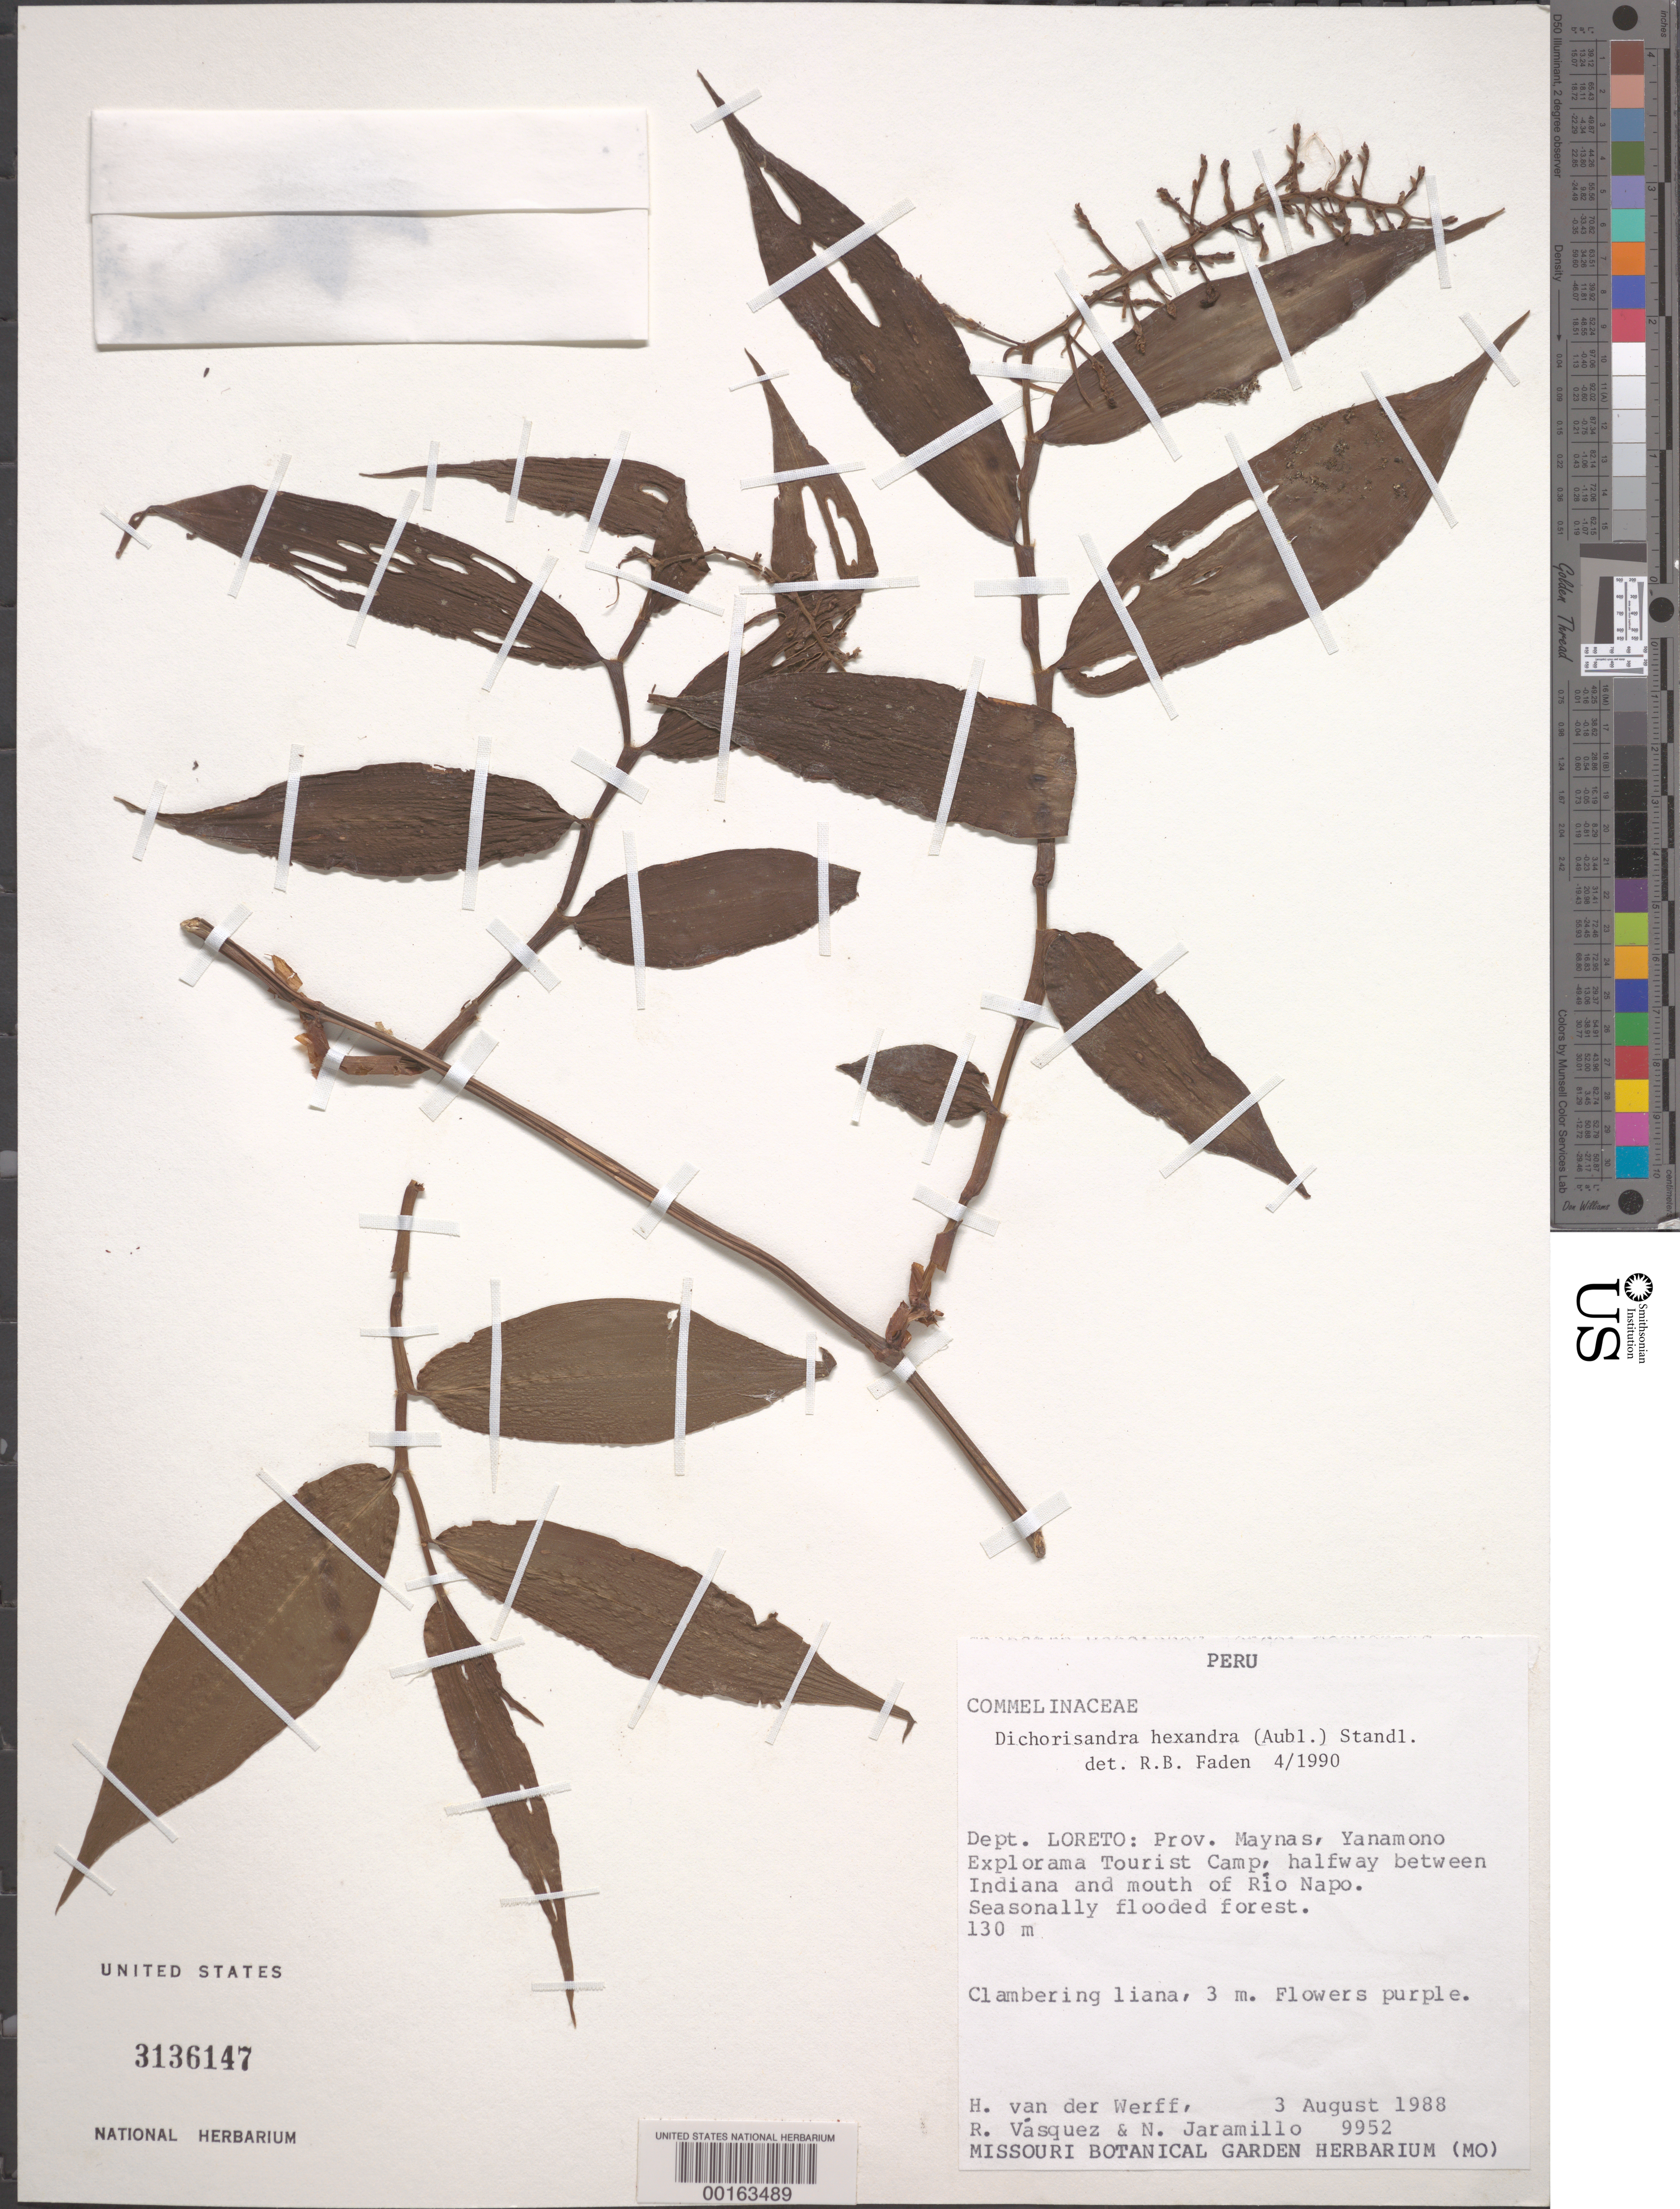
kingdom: Plantae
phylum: Tracheophyta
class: Liliopsida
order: Commelinales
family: Commelinaceae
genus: Dichorisandra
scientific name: Dichorisandra hexandra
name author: (Aubl.) Standl.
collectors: H. van der Werff, R. Vasquez & N. Jaramillo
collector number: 9952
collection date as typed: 03 Aug 1988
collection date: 1988-08-03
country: Peru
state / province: Loreto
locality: Maynas, yanamono explorama touris camp, halfway between indiana and mouth of rio napo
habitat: Seasonally flooded forest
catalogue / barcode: US 3136147